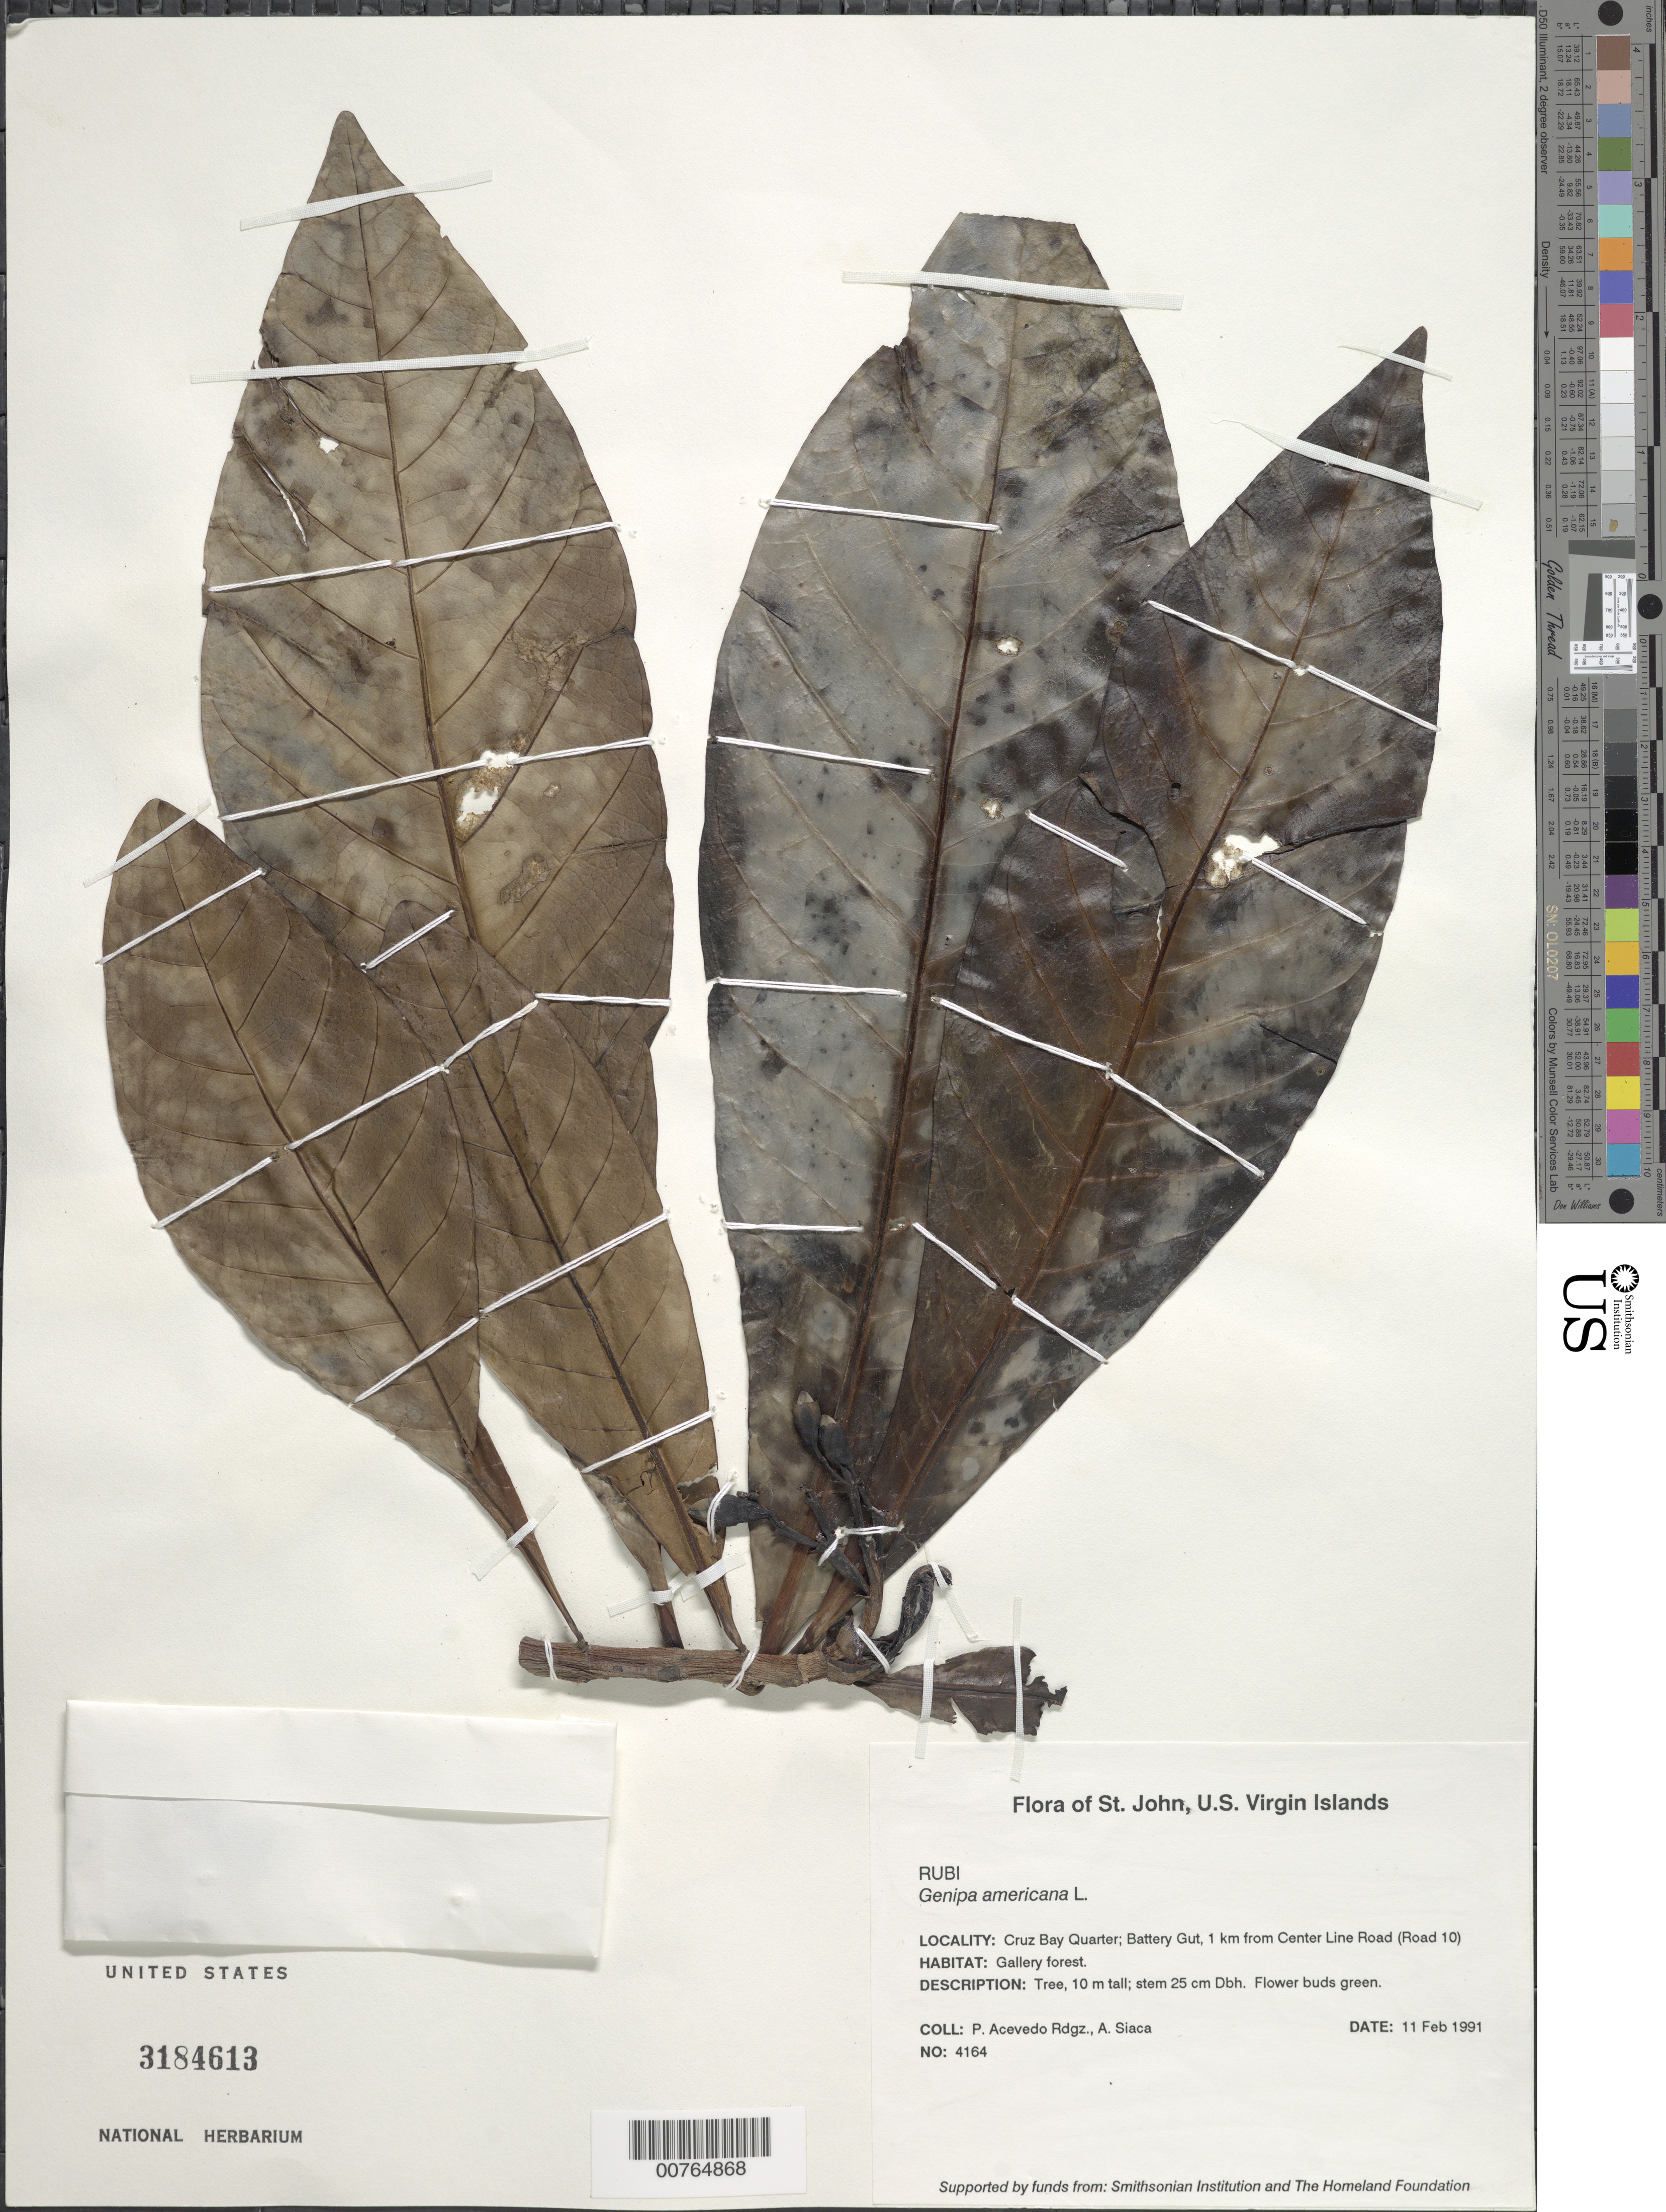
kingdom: Plantae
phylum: Tracheophyta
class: Magnoliopsida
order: Gentianales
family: Rubiaceae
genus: Genipa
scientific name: Genipa americana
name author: L.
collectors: P. Acevedo-Rodr. & A. Siaca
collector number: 4164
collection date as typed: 11 Feb 1991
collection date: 1991-02-11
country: U.S. Virgin Islands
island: St. John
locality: Cruz Bay Quarter; Battery Gut, 1 km from Center Line Road (Road 10)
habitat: Gallery forest.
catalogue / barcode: US 3184613